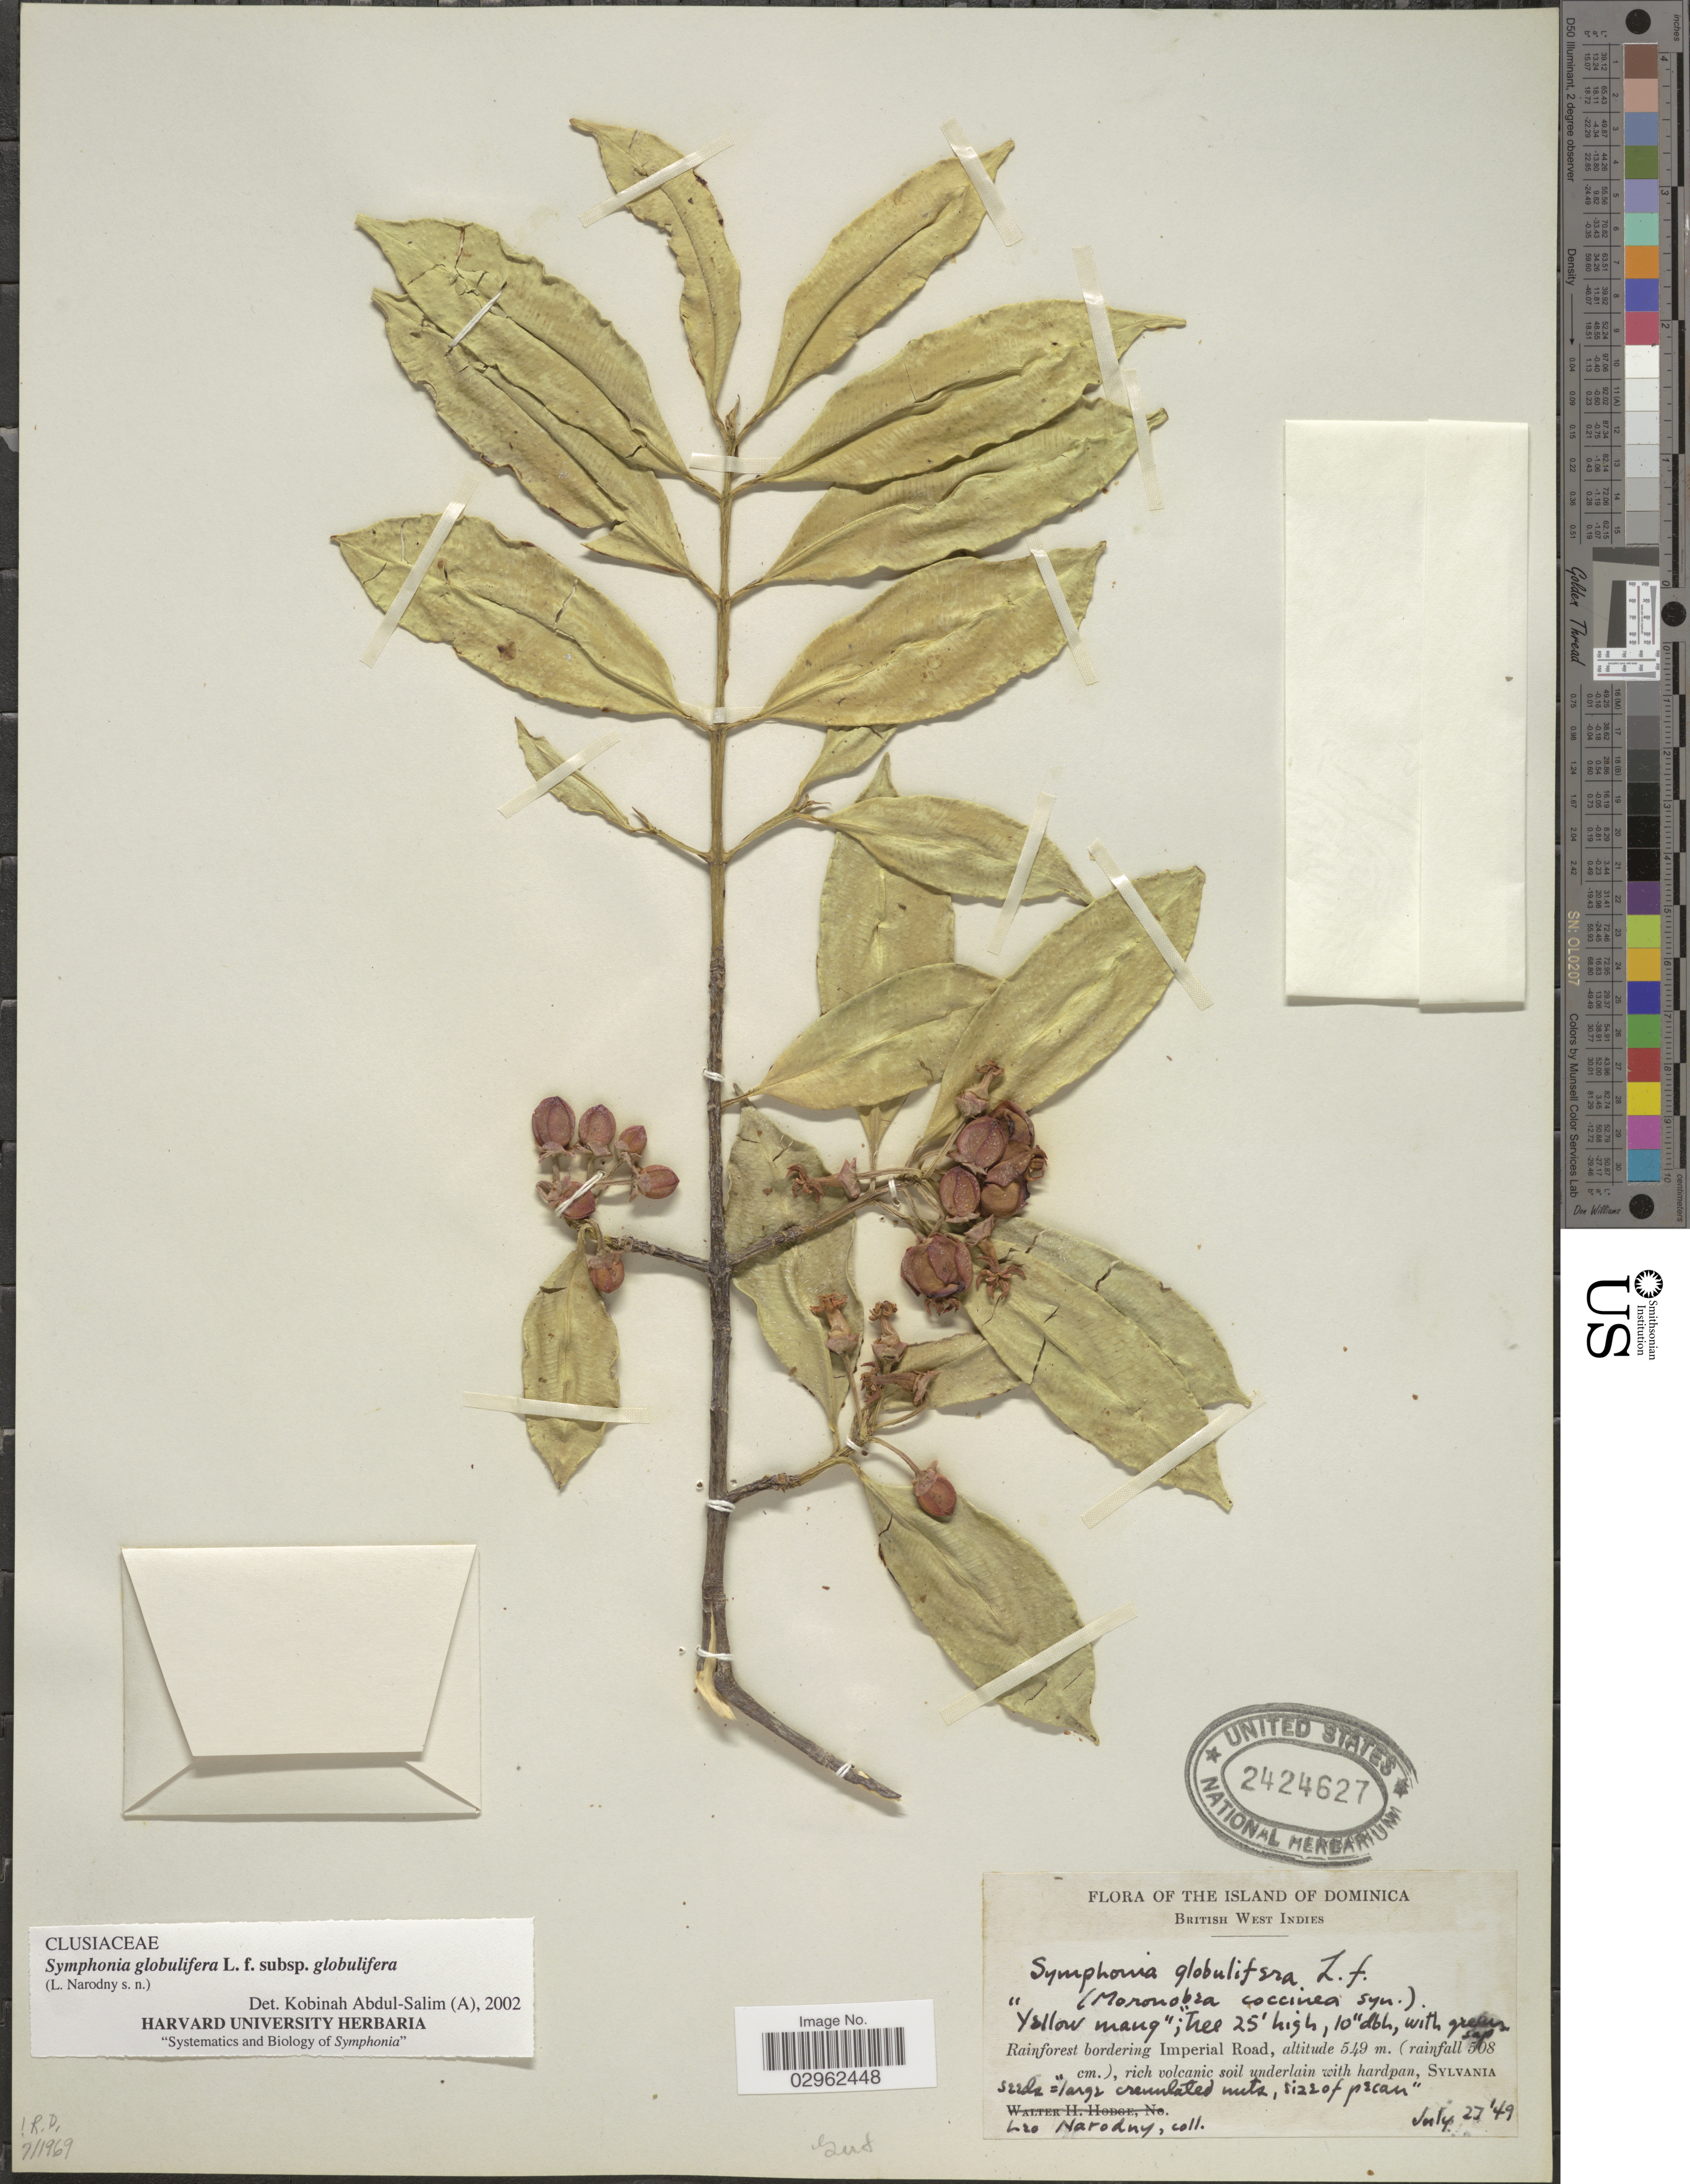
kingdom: Plantae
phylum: Tracheophyta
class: Magnoliopsida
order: Malpighiales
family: Clusiaceae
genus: Symphonia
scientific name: Symphonia globulifera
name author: L. f.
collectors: L. Narodny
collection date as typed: Transcribed d/m/y: 27/7/49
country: Dominica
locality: The Island of Dominica. British West Indies. Rainforest bordering Imperial Road.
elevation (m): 549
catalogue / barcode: US 2424627